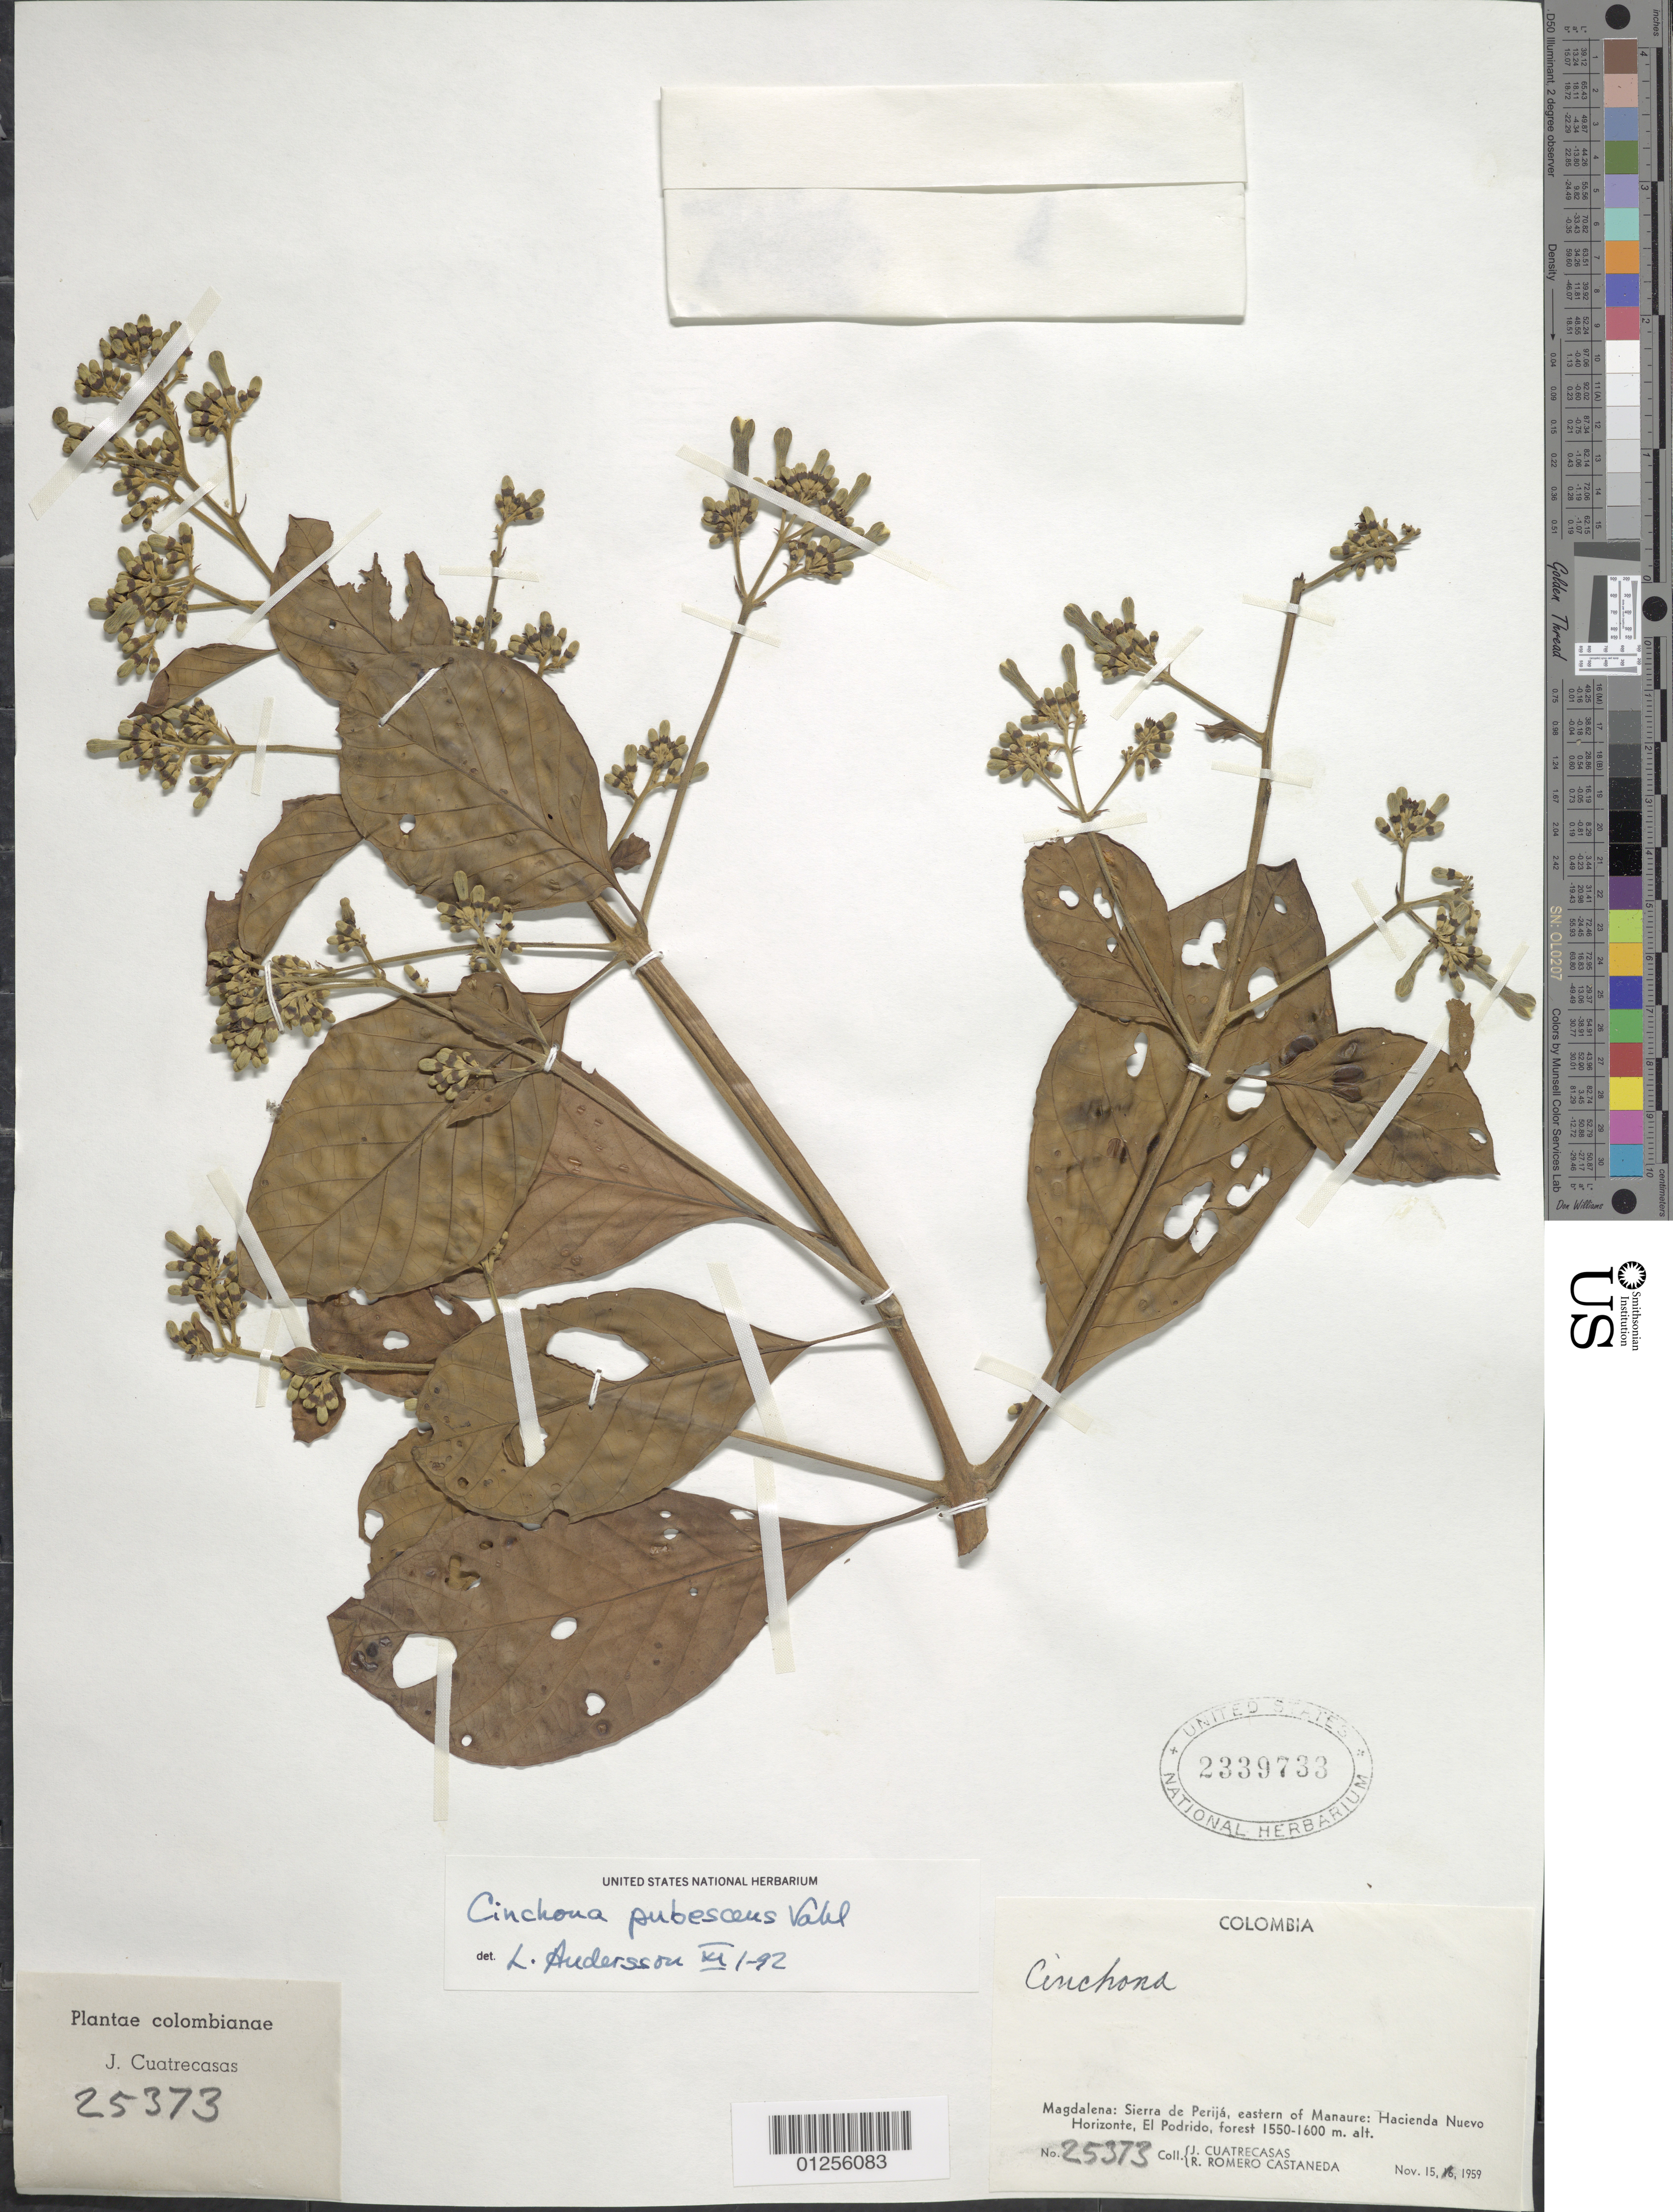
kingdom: Plantae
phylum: Tracheophyta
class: Magnoliopsida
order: Gentianales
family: Rubiaceae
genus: Cinchona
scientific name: Cinchona pubescens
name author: Vahl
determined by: Anderson, L.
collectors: J. Cuatrecasas & R. Romero Castañeda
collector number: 25373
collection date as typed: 15 Nov 1959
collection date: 1959-11-15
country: Colombia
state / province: Magdalena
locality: Sierra de Perija, E of Manaure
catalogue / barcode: US 2339733